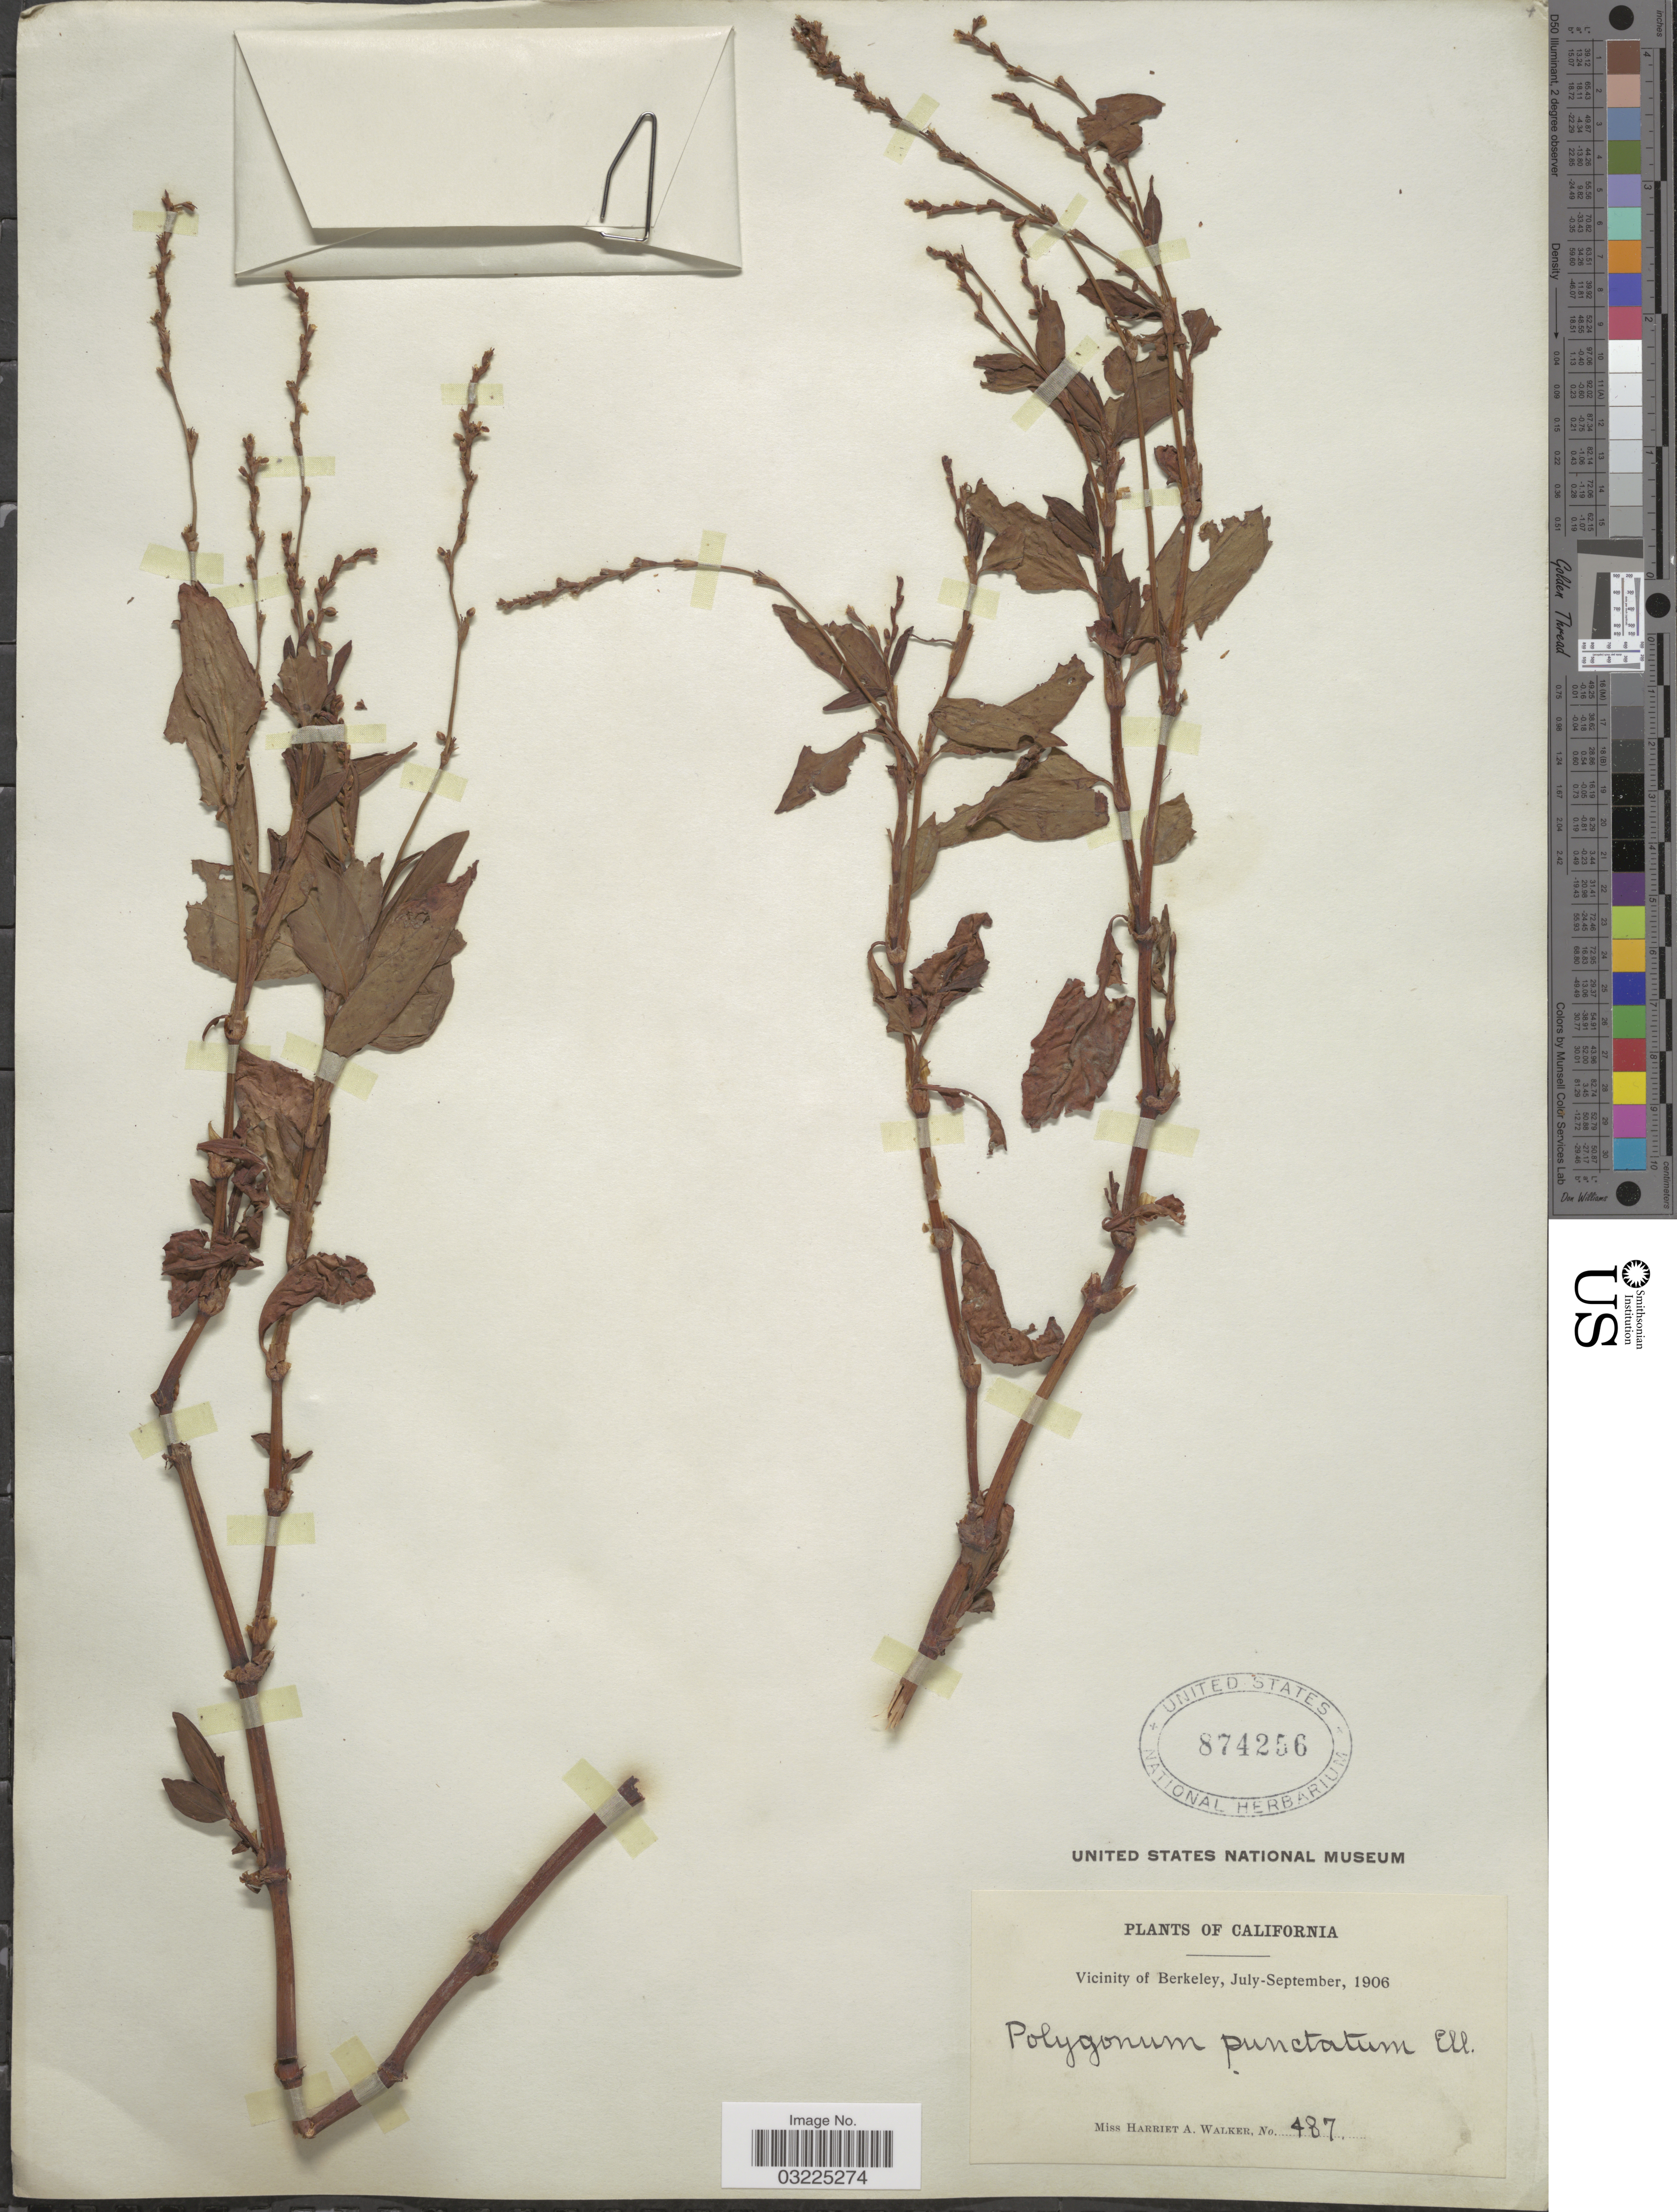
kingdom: Plantae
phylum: Tracheophyta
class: Magnoliopsida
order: Caryophyllales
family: Polygonaceae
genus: Persicaria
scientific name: Persicaria punctata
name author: (Elliott) Small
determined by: Atha, D. E.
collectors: H. Walker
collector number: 487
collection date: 1906-07/1906-09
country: United States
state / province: California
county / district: Alameda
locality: Vicinity of Berkeley.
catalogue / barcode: US 874256